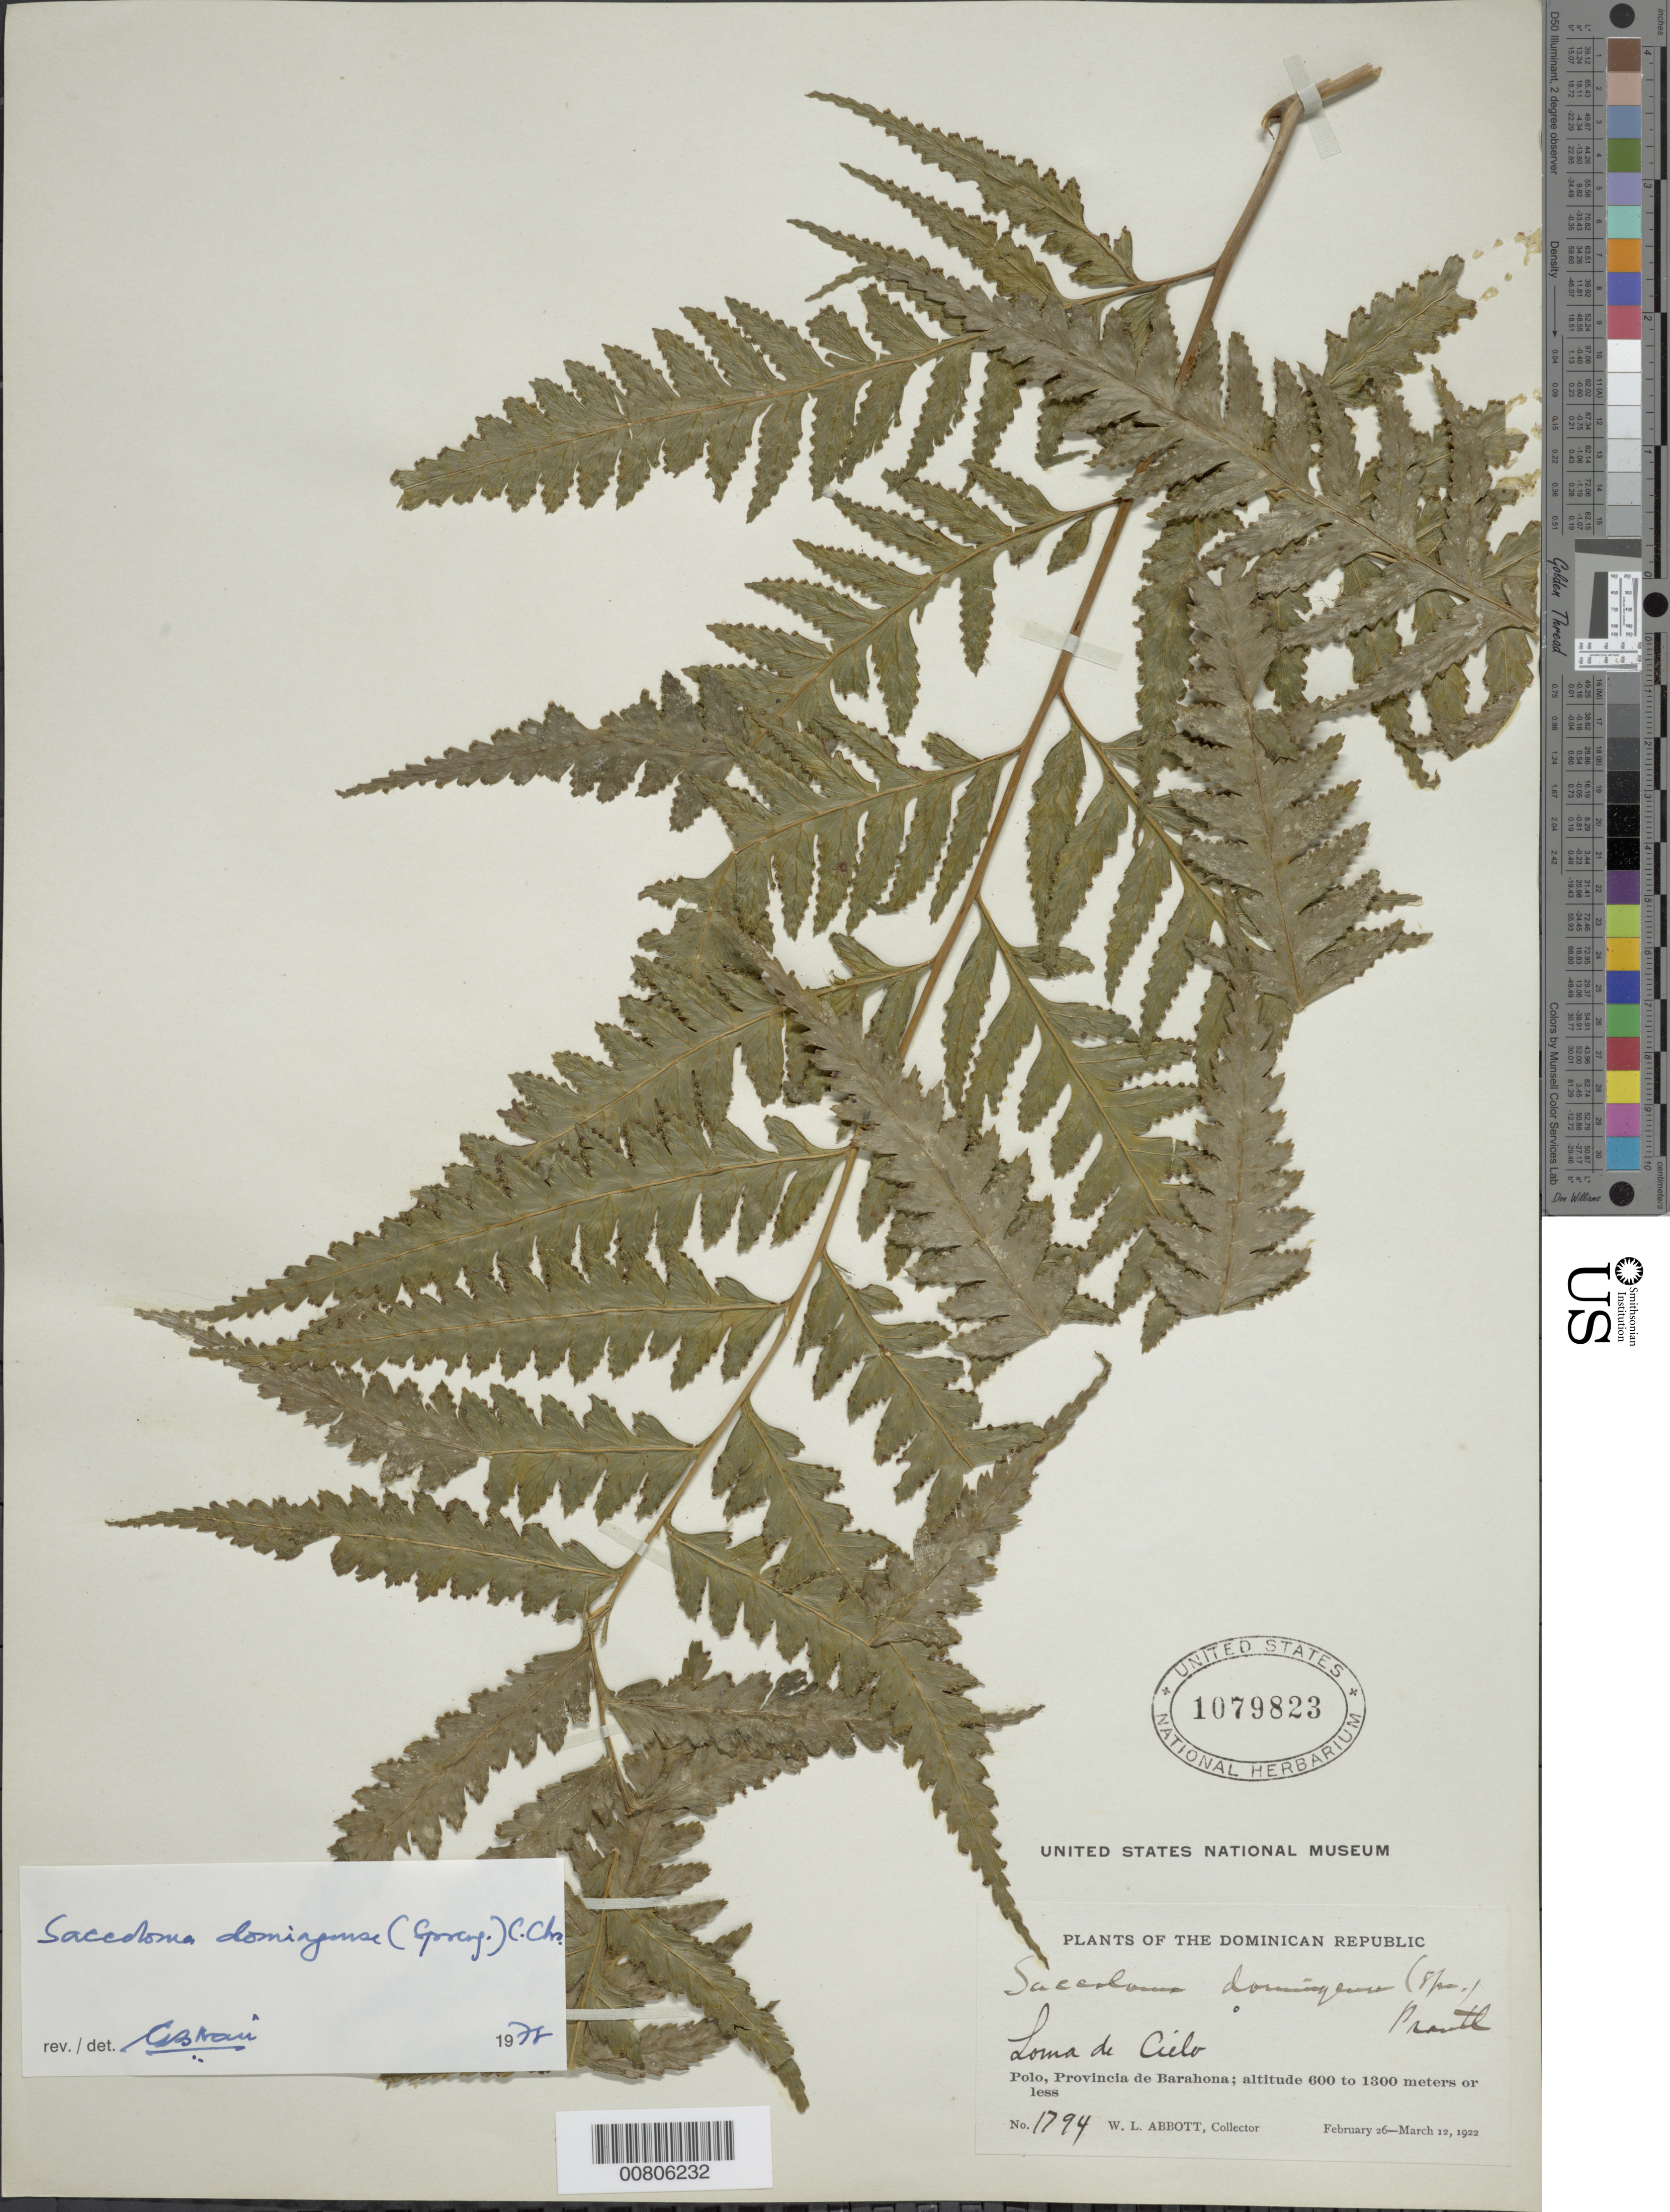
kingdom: Plantae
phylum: Tracheophyta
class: Polypodiopsida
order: Polypodiales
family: Saccolomataceae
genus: Saccoloma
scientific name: Saccoloma domingense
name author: (Spreng.) C. Chr.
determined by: Nair, G. B.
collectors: W. L. Abbott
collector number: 1794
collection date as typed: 26 Feb 1922 to 12 Mar 1922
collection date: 1922-02-26/1922-03-12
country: Dominican Republic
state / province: Barahona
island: Hispaniola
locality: Polo, Loma de Ciebo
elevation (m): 600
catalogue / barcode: US 1079823